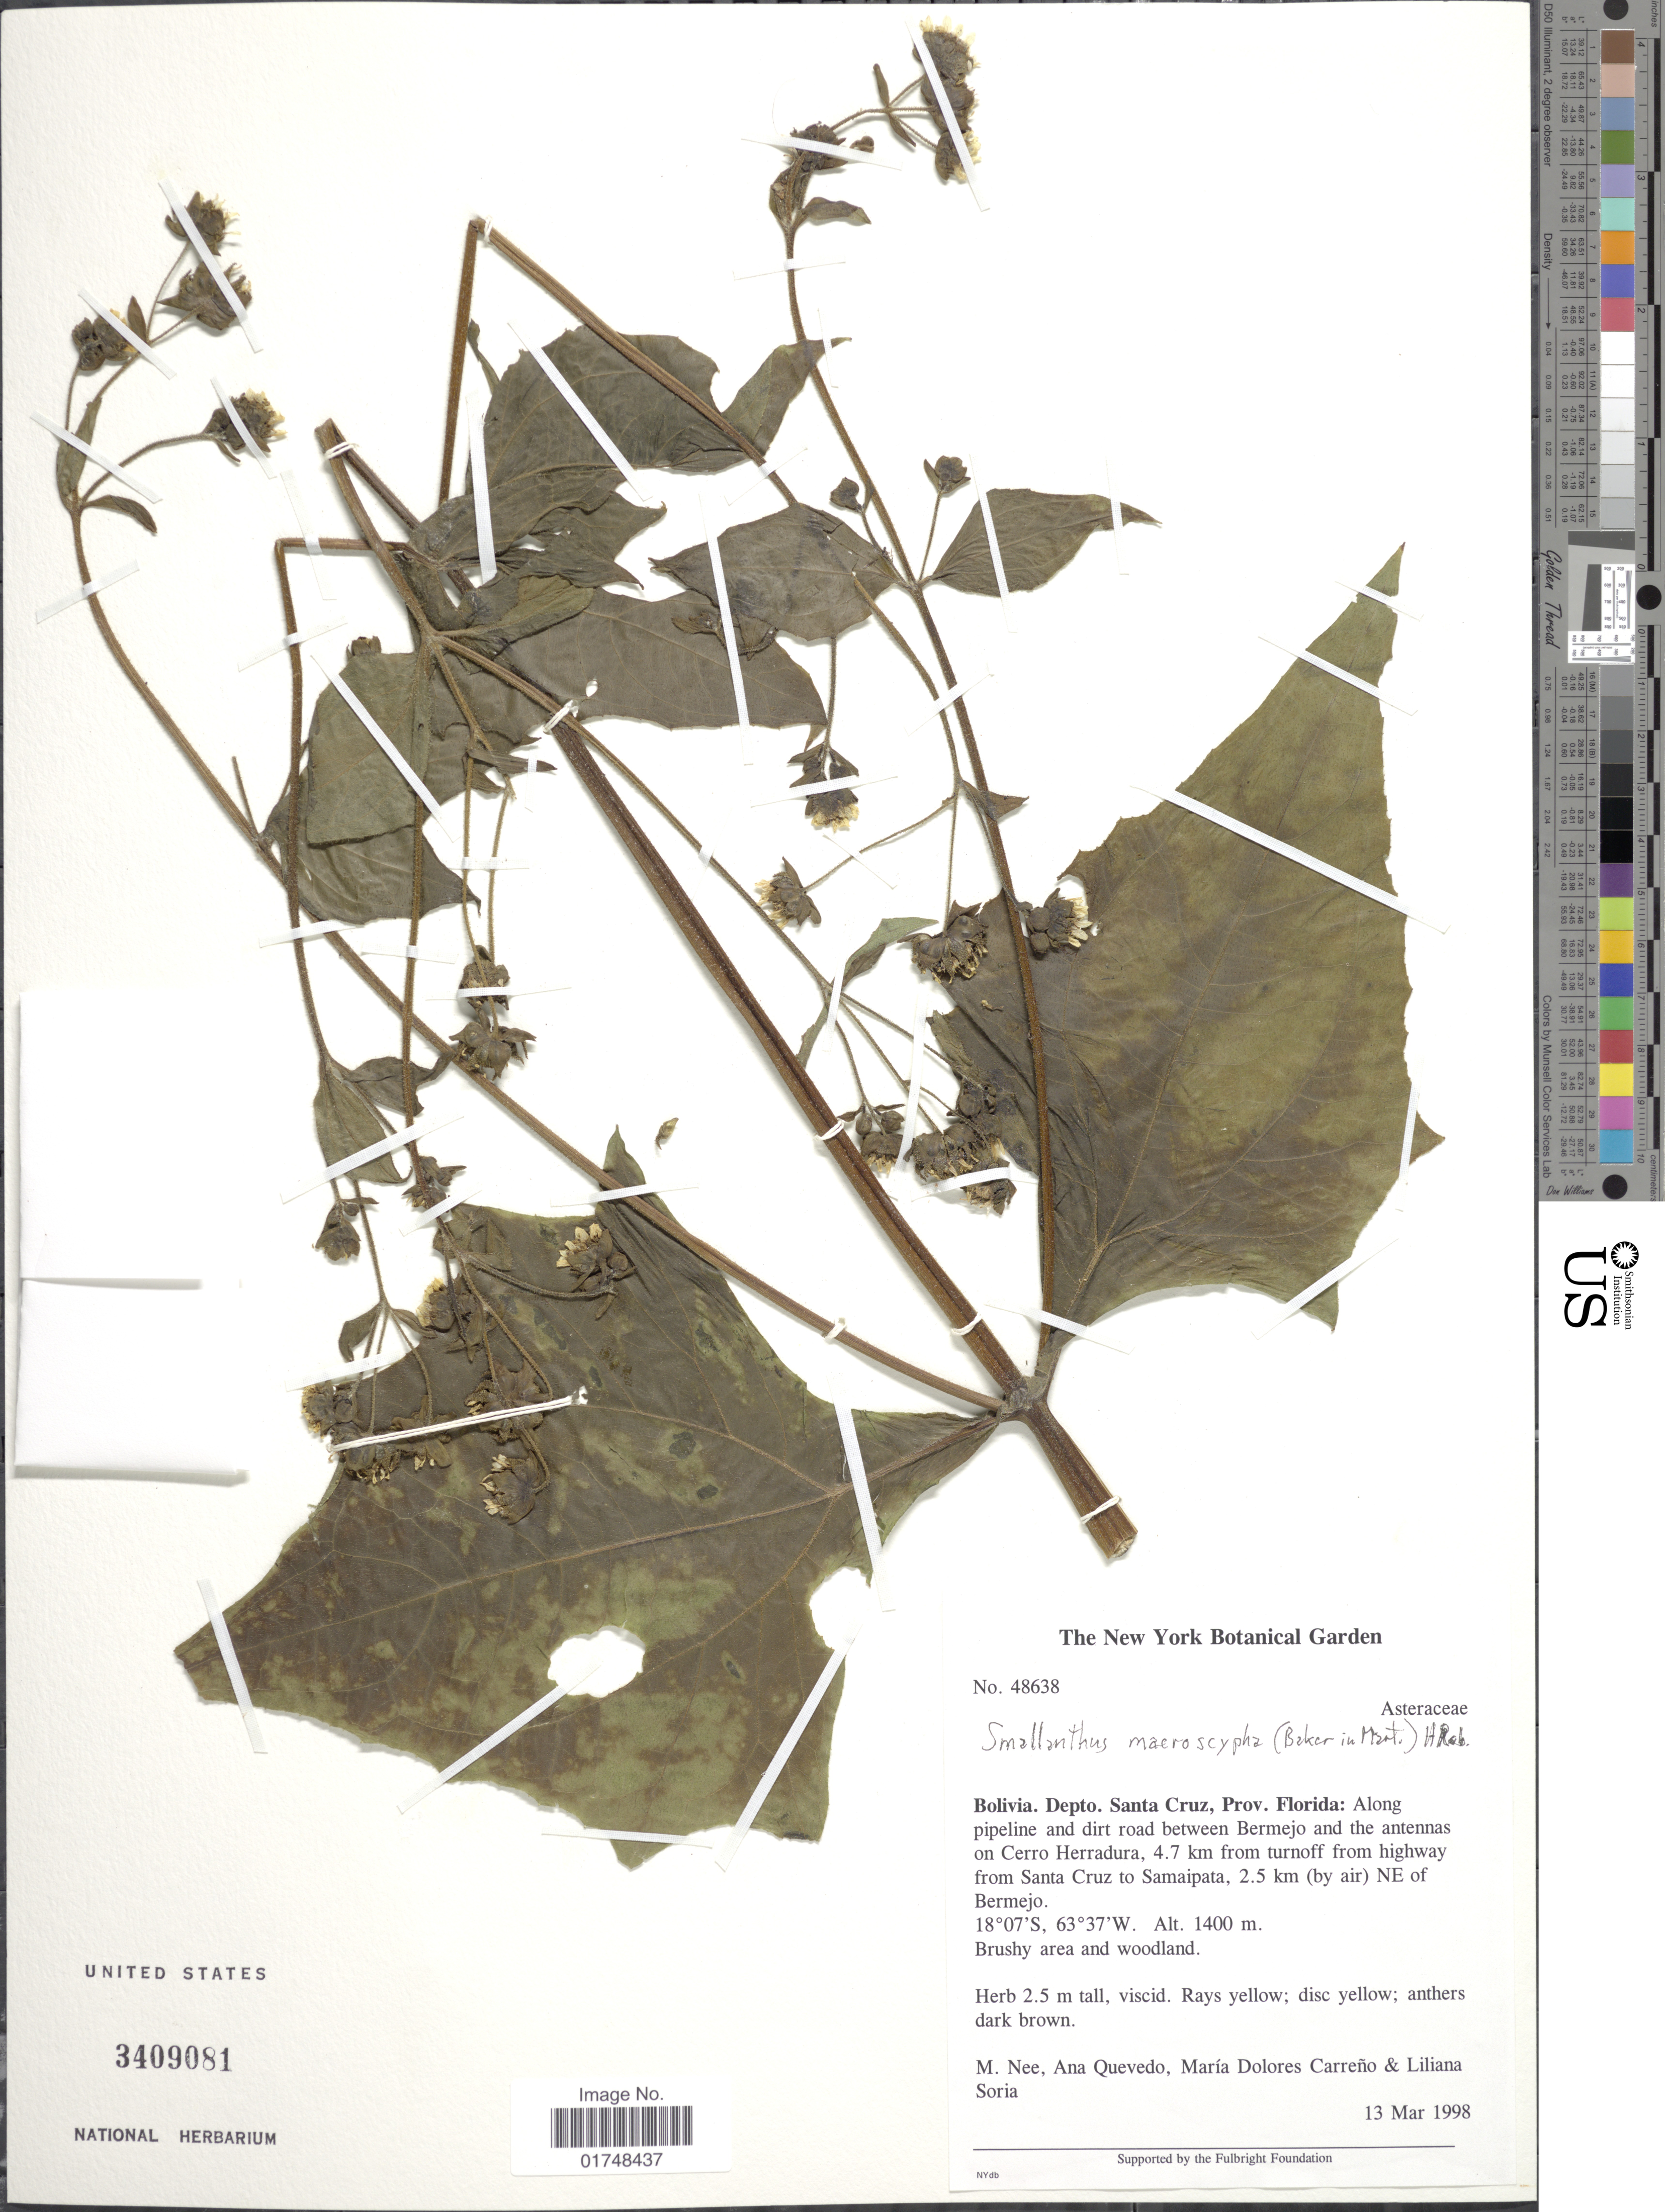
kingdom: Plantae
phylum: Tracheophyta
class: Magnoliopsida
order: Asterales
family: Asteraceae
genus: Smallanthus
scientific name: Smallanthus macroscypha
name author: (Baker ex Baker) A. Gray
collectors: M. Nee, A. Quevedo, M. Carreño & L. Soria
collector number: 48638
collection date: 1998-03-13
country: Bolivia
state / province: Santa Cruz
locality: Prov. Florida, along pipeline and dirt road between Bermejo and the antennas on Cerro Herradura, 4.7 km from turnoff from highway drom Santa Cruz to Samaipata, 2.5 km (by air) NE of Bermejo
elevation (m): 1400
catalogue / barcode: US 3409081